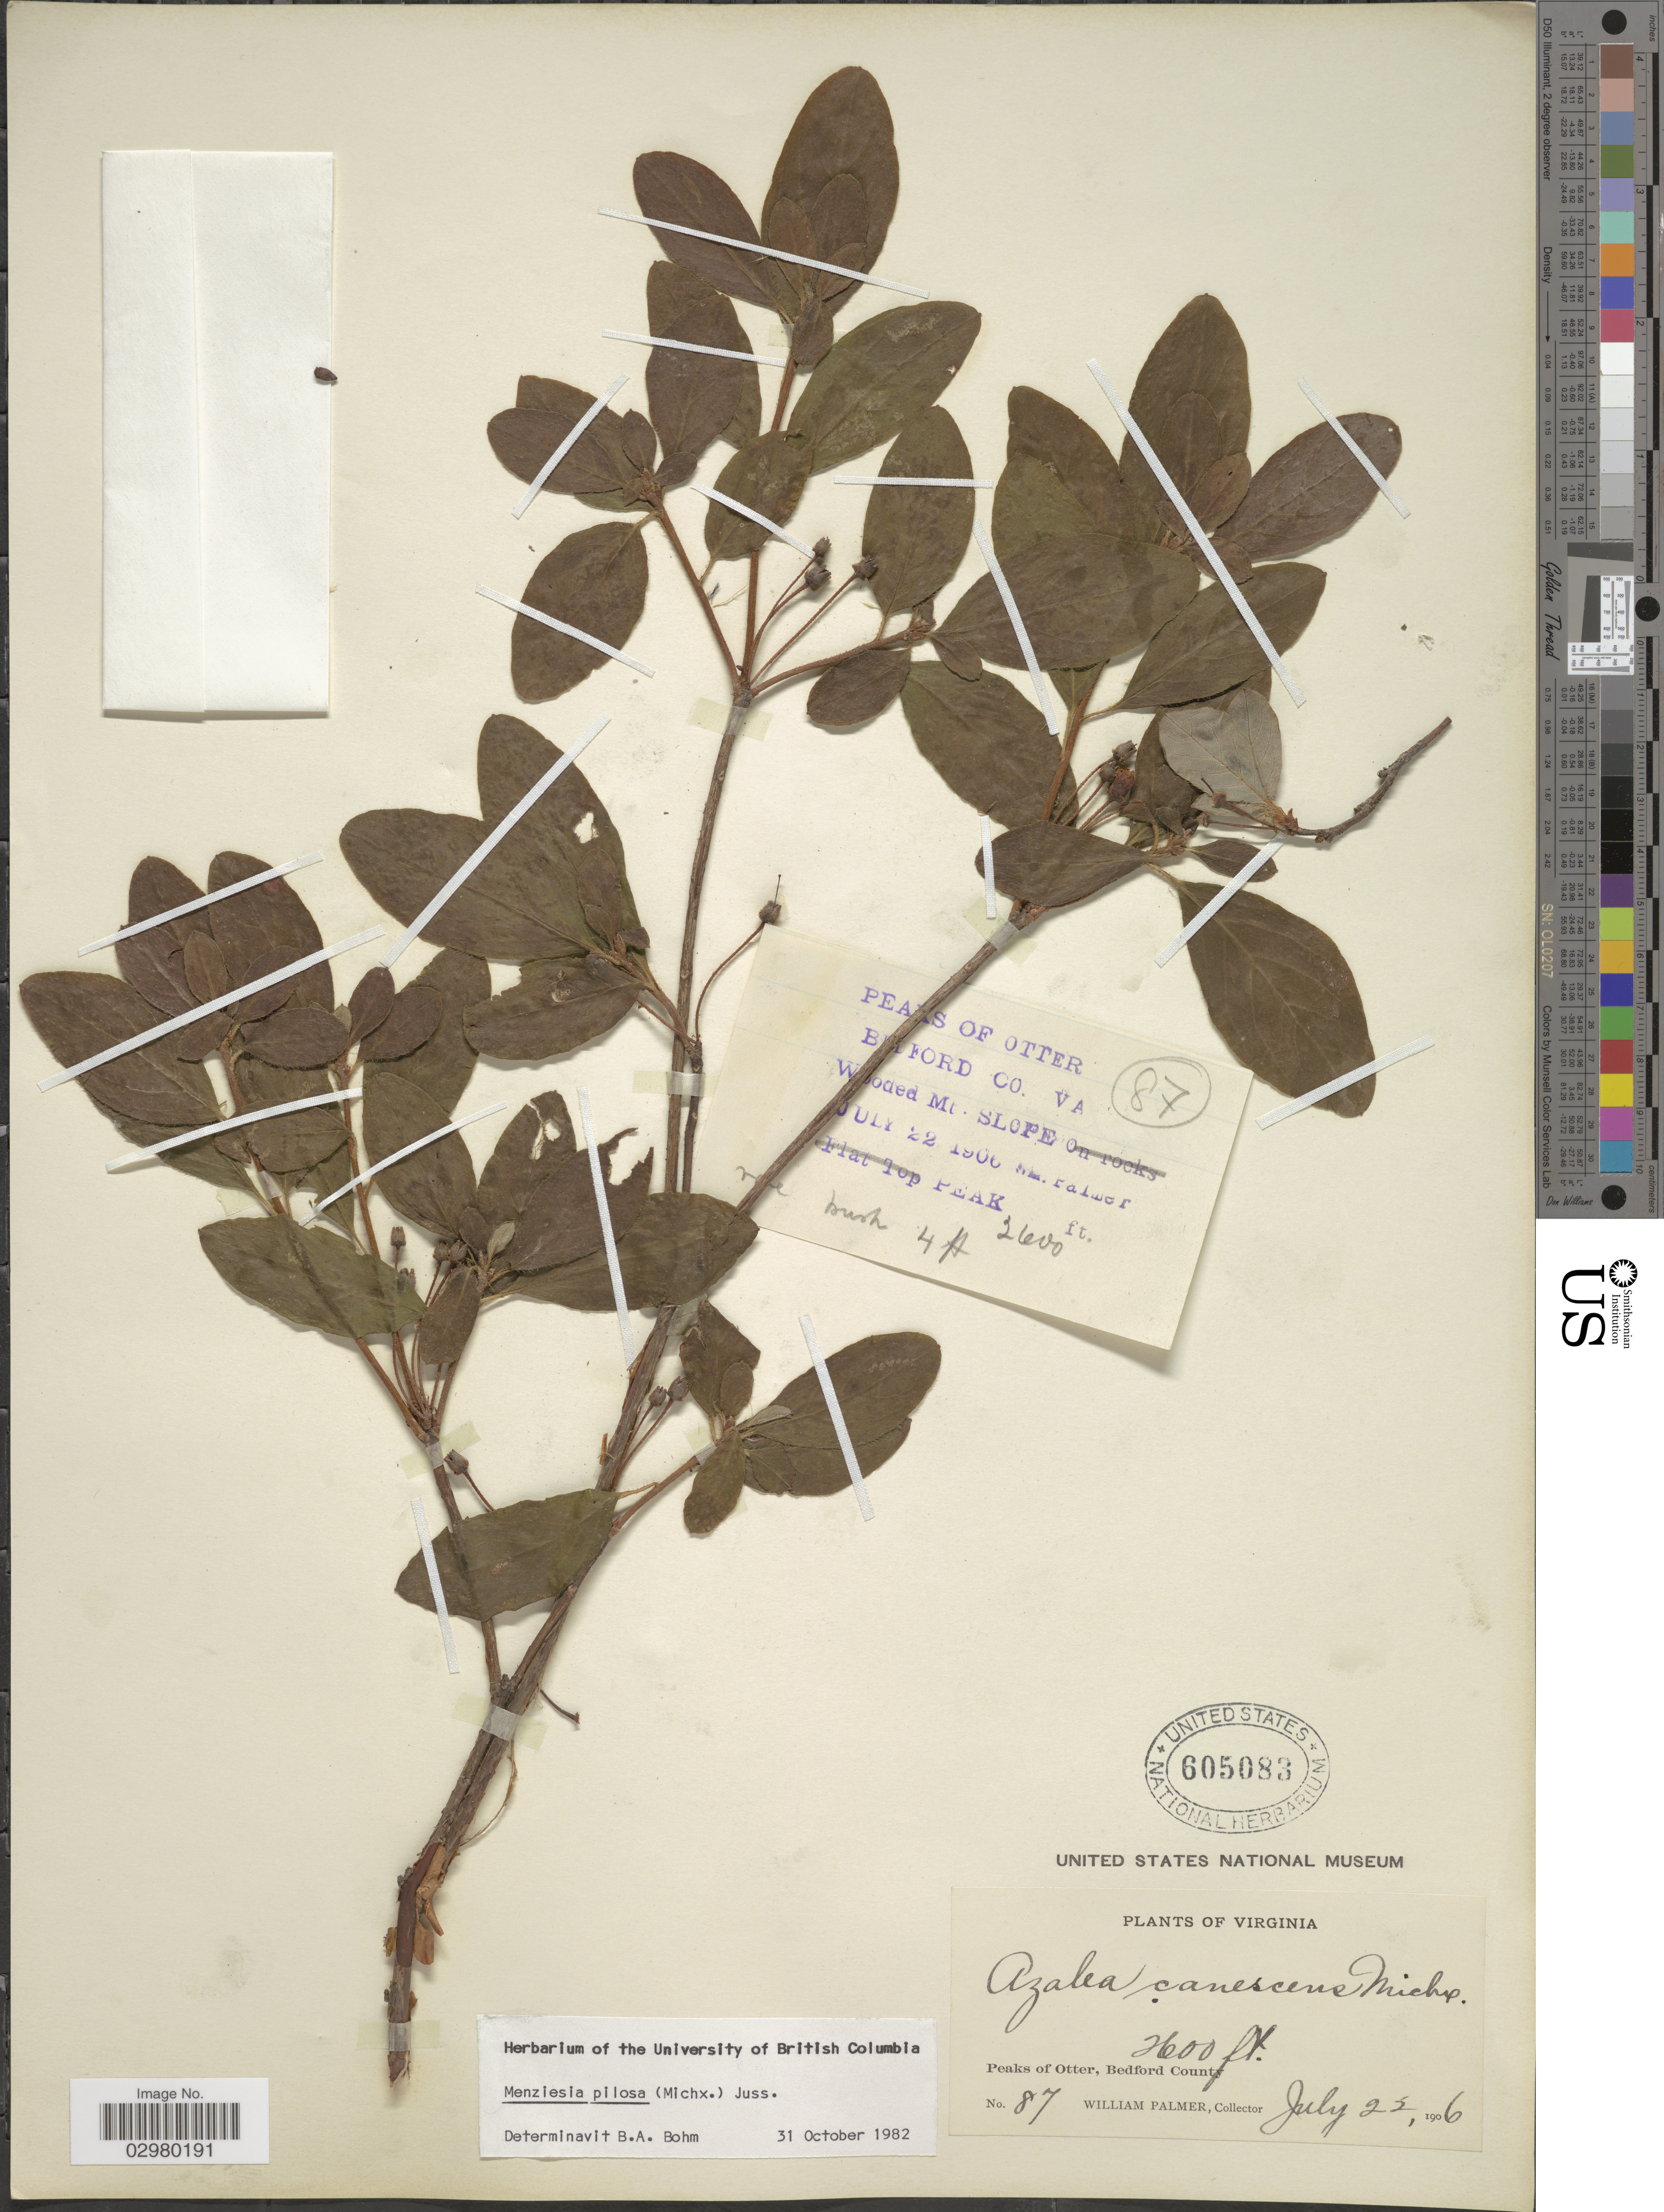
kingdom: Plantae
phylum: Tracheophyta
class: Magnoliopsida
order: Ericales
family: Ericaceae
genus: Menziesia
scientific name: Menziesia pilosa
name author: (Michx.) Juss.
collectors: W. Palmer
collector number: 87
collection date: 1906-07-22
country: United States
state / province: Virginia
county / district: Bedford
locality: Peaks of Ottor, Bedford County.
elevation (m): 792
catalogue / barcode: US 605083